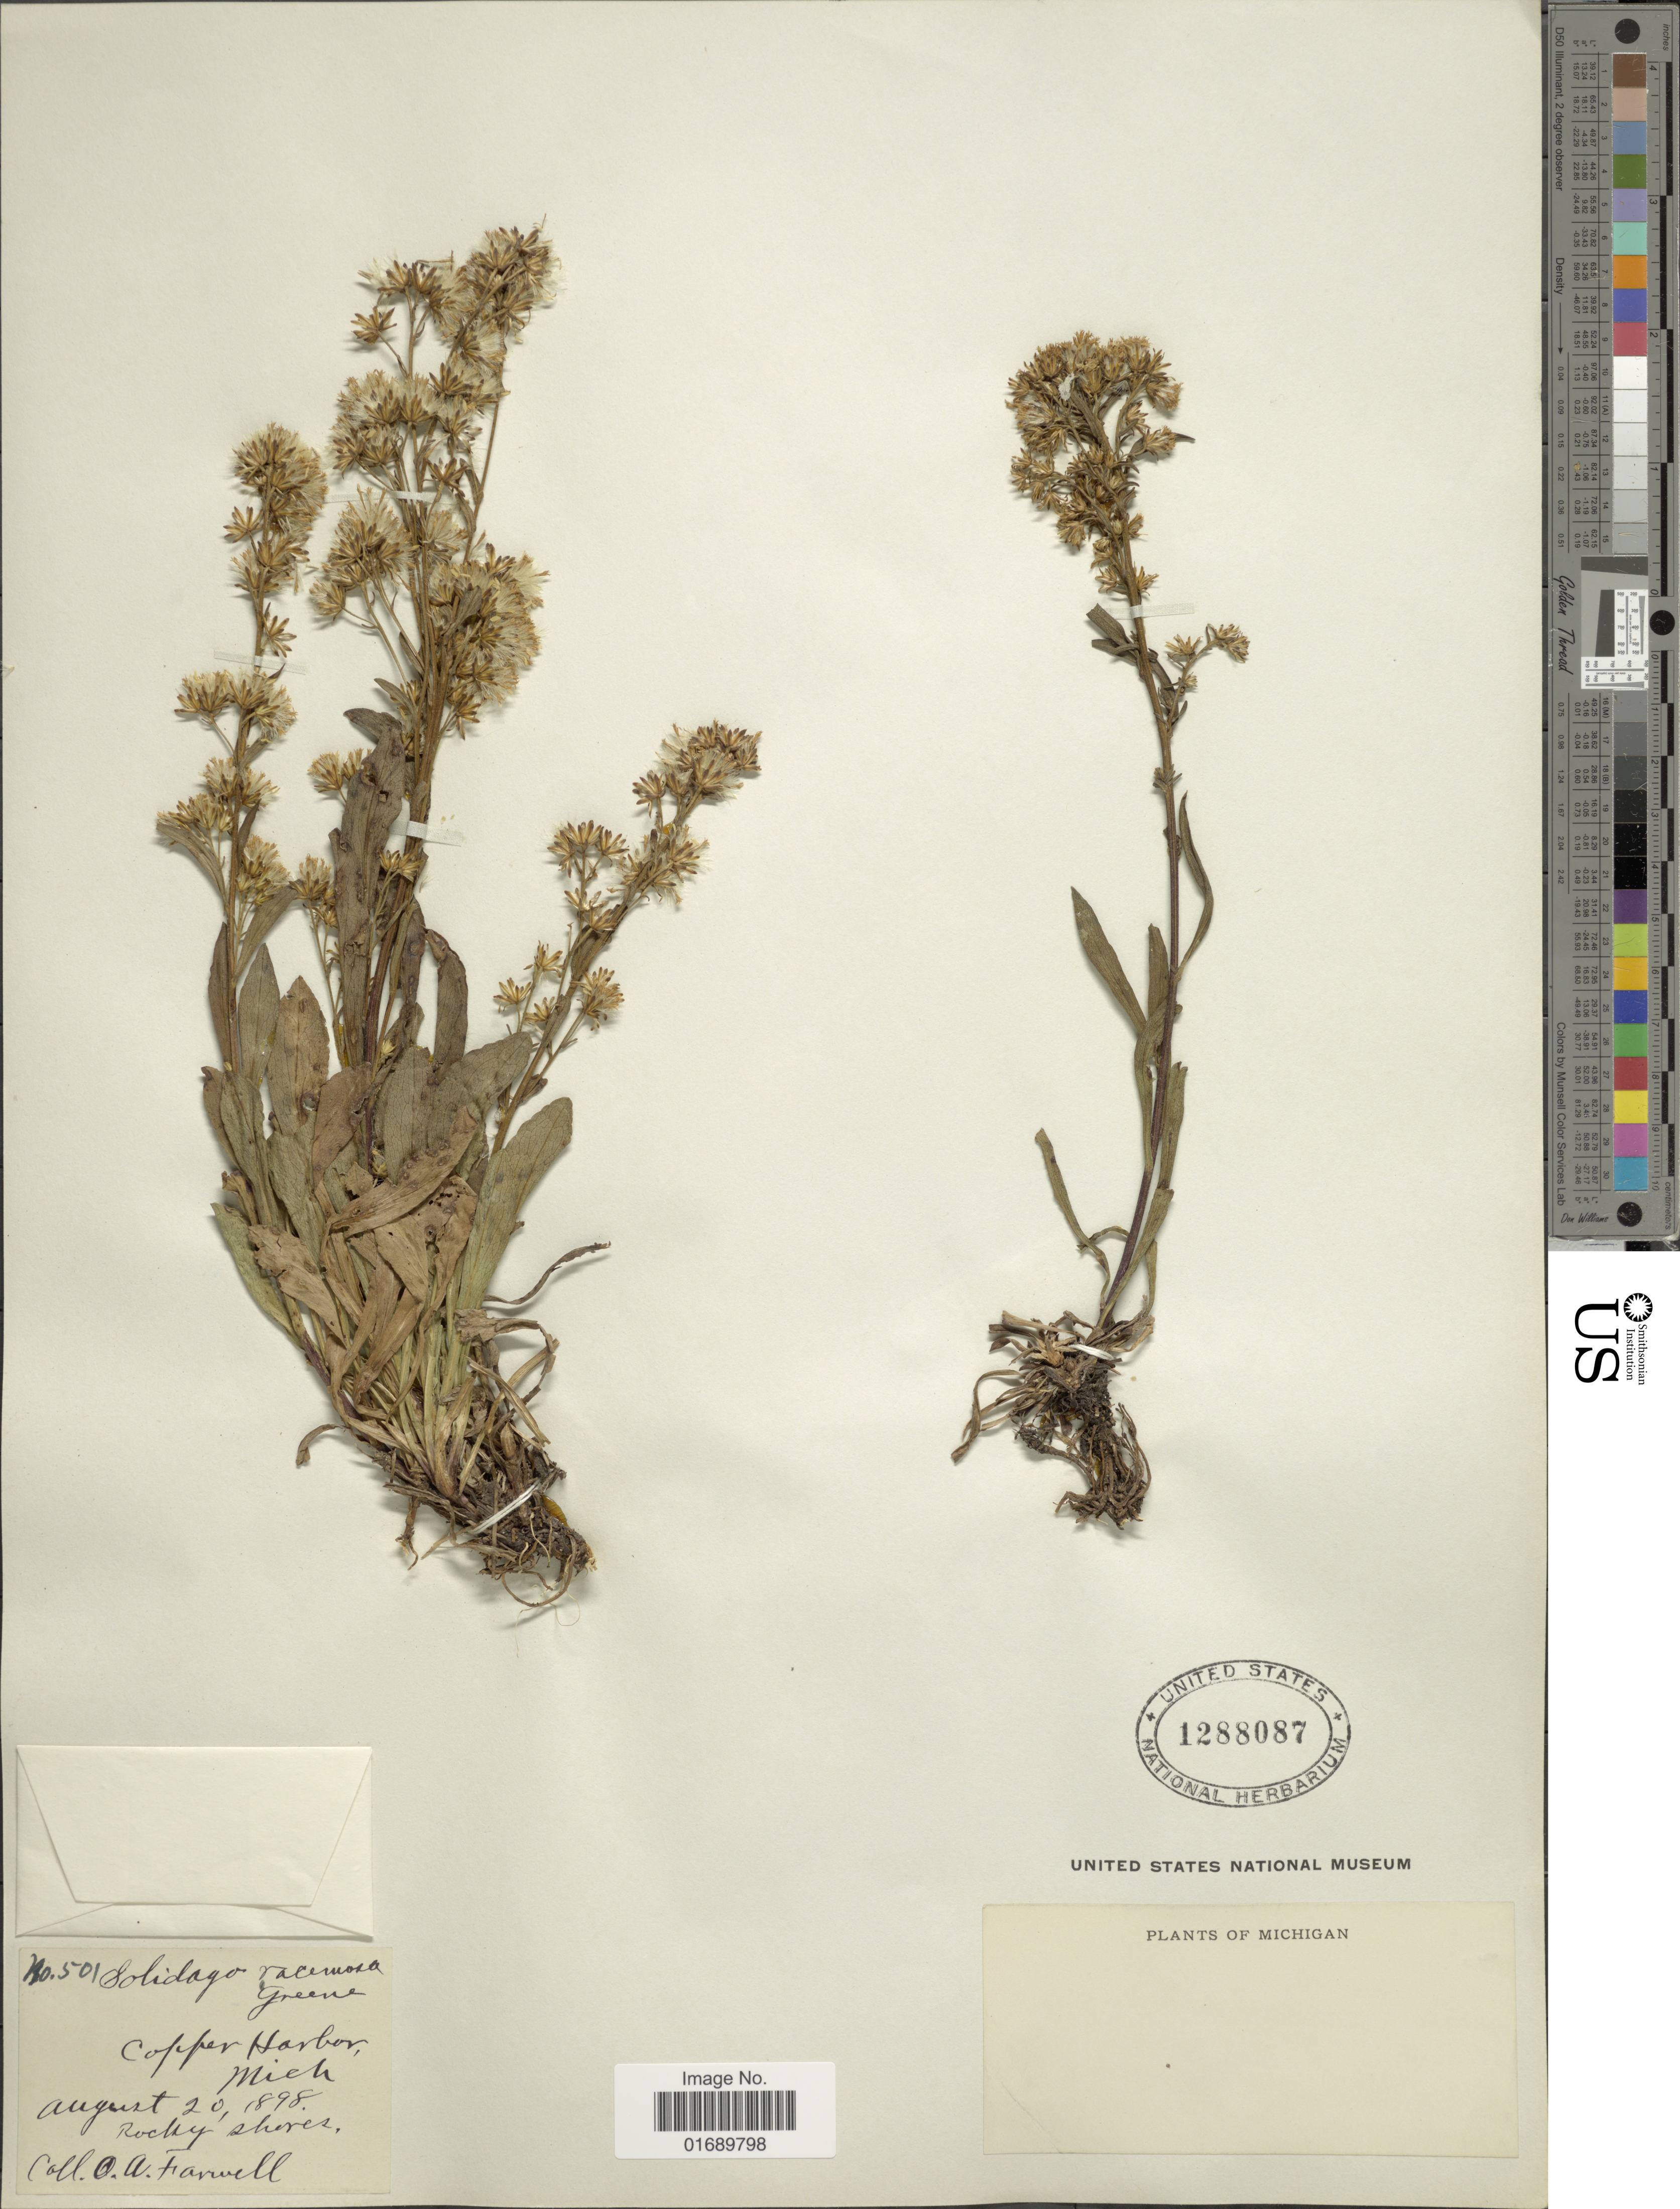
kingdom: Plantae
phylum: Tracheophyta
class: Magnoliopsida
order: Asterales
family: Asteraceae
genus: Solidago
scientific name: Solidago racemosa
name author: Greene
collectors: O. Farwell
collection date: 1898-08-20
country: United States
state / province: Michigan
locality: Copper Harbor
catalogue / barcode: US 1288087